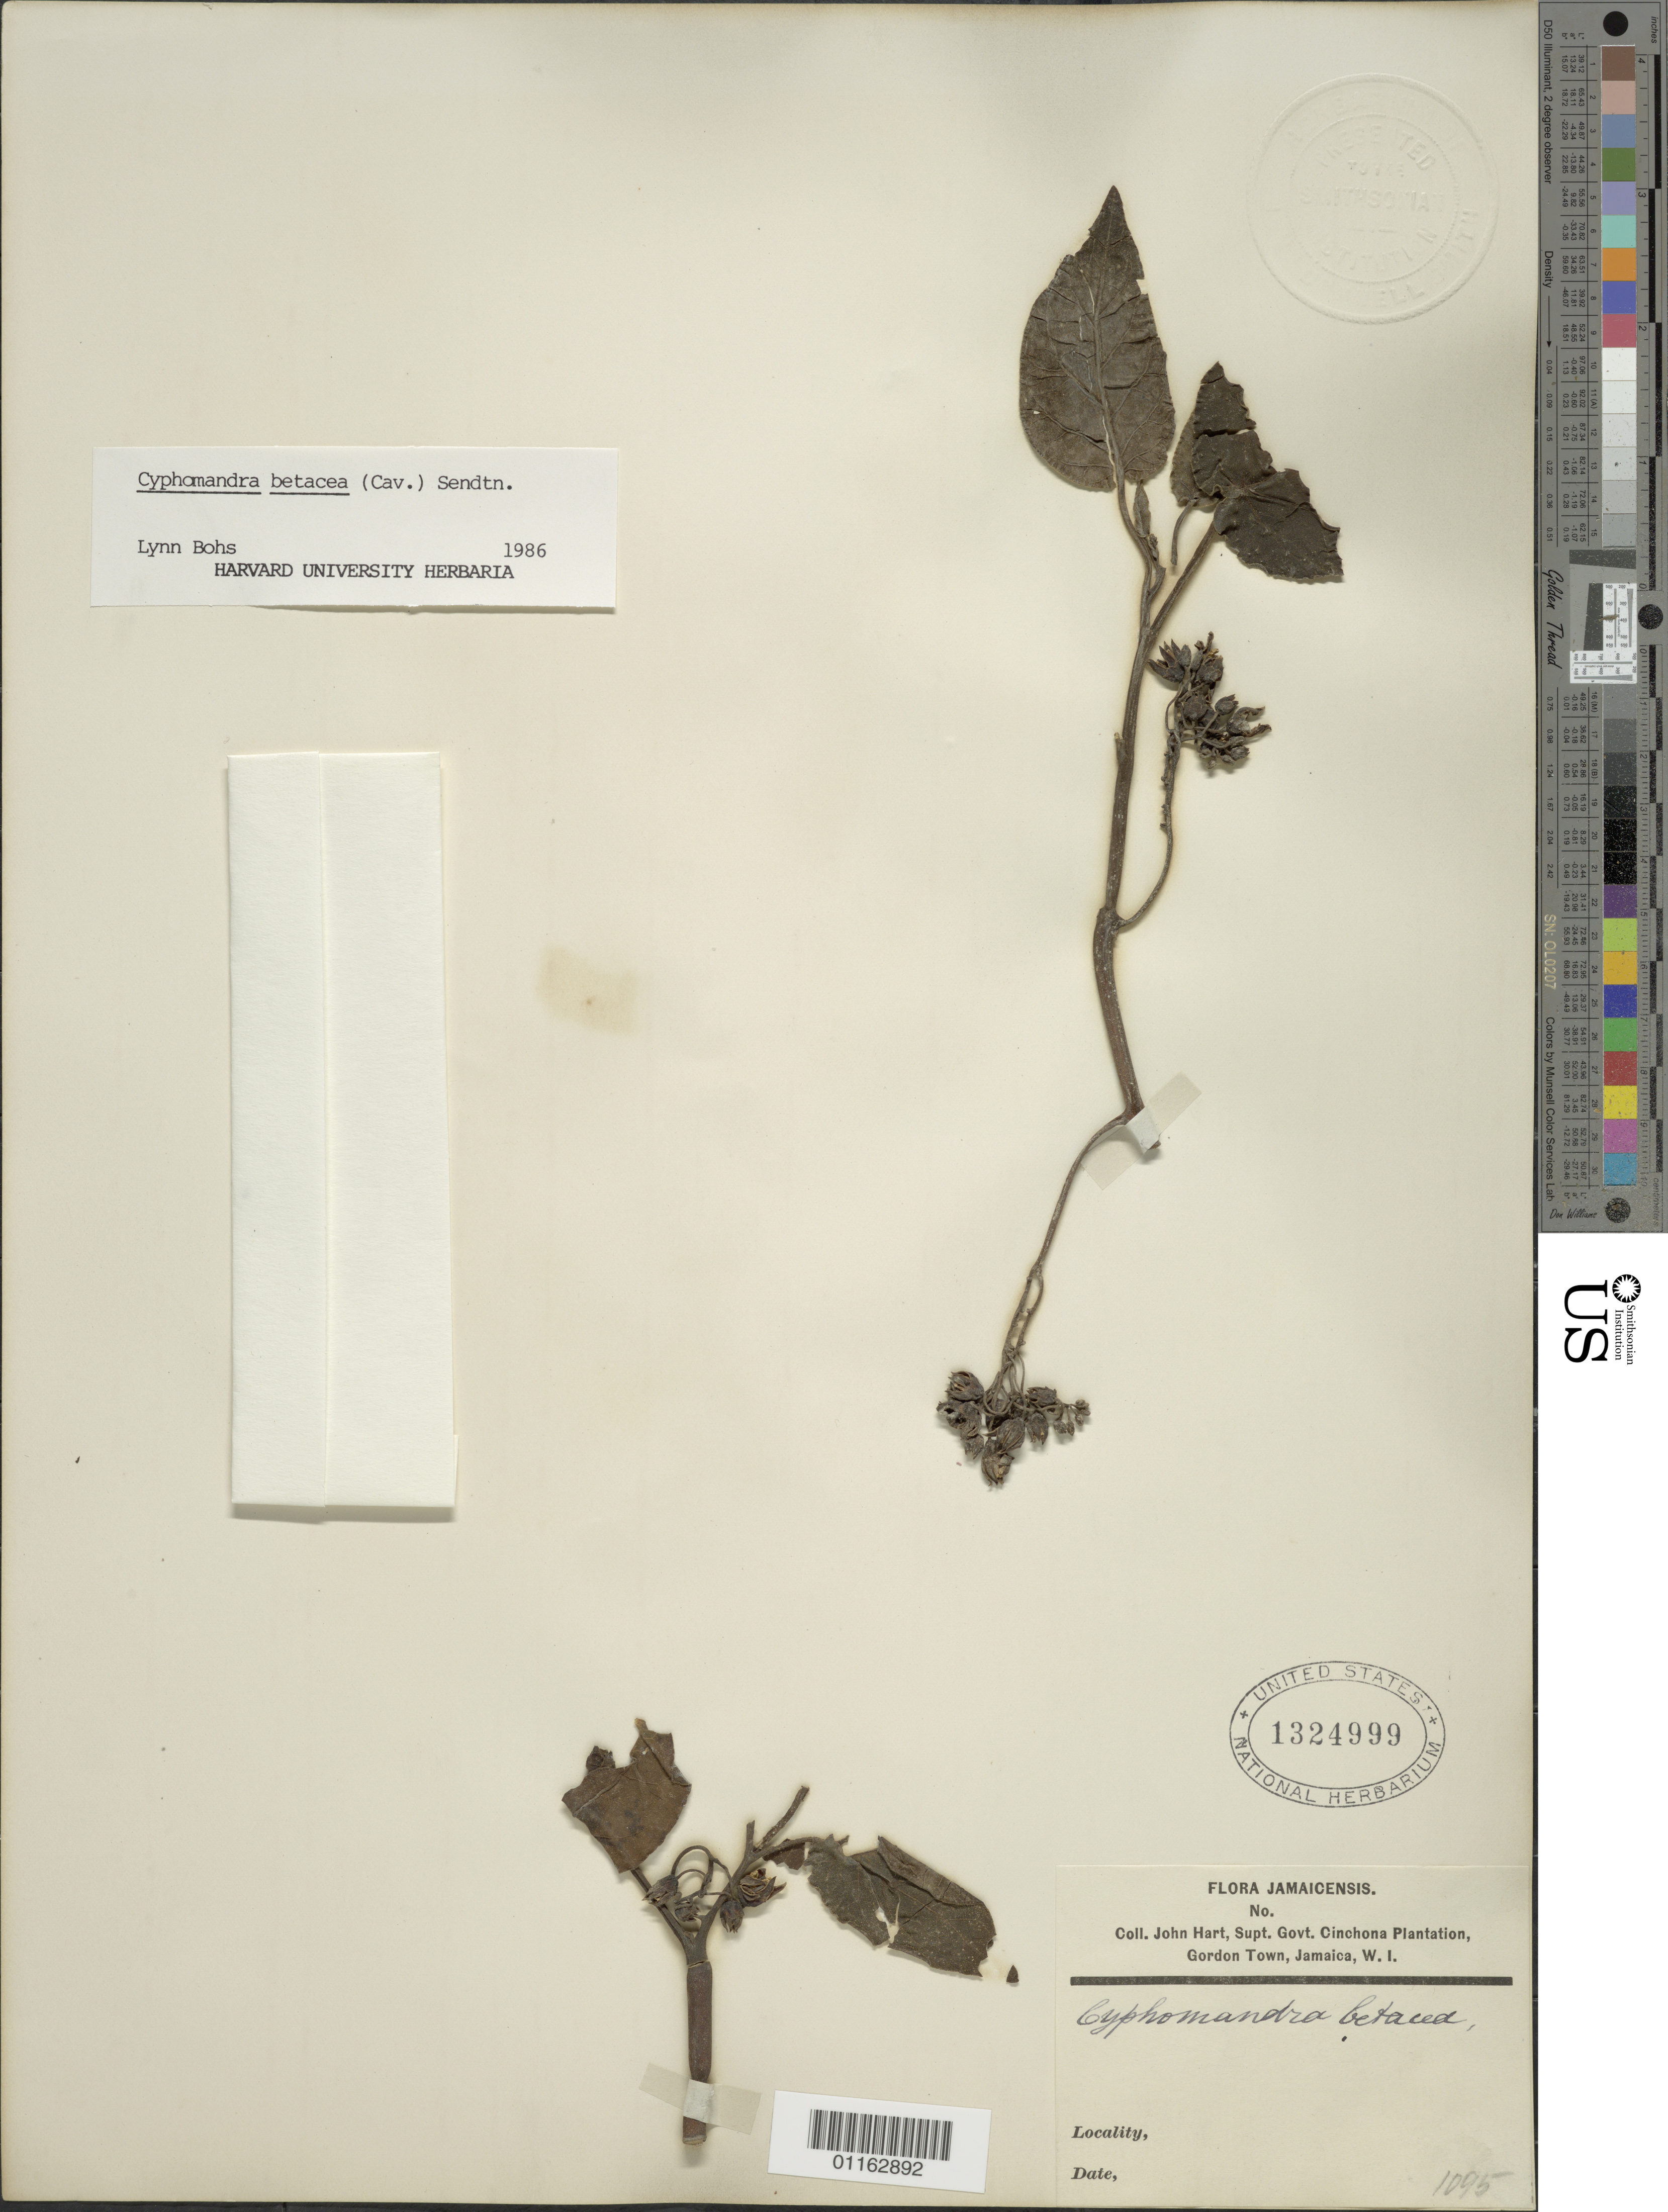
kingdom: Plantae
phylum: Tracheophyta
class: Magnoliopsida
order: Solanales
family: Solanaceae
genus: Cyphomandra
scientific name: Cyphomandra betacea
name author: (Cav.) Sendtn.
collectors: J. Hart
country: Jamaica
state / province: Saint Andrew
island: Jamaica I.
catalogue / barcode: US 1324999